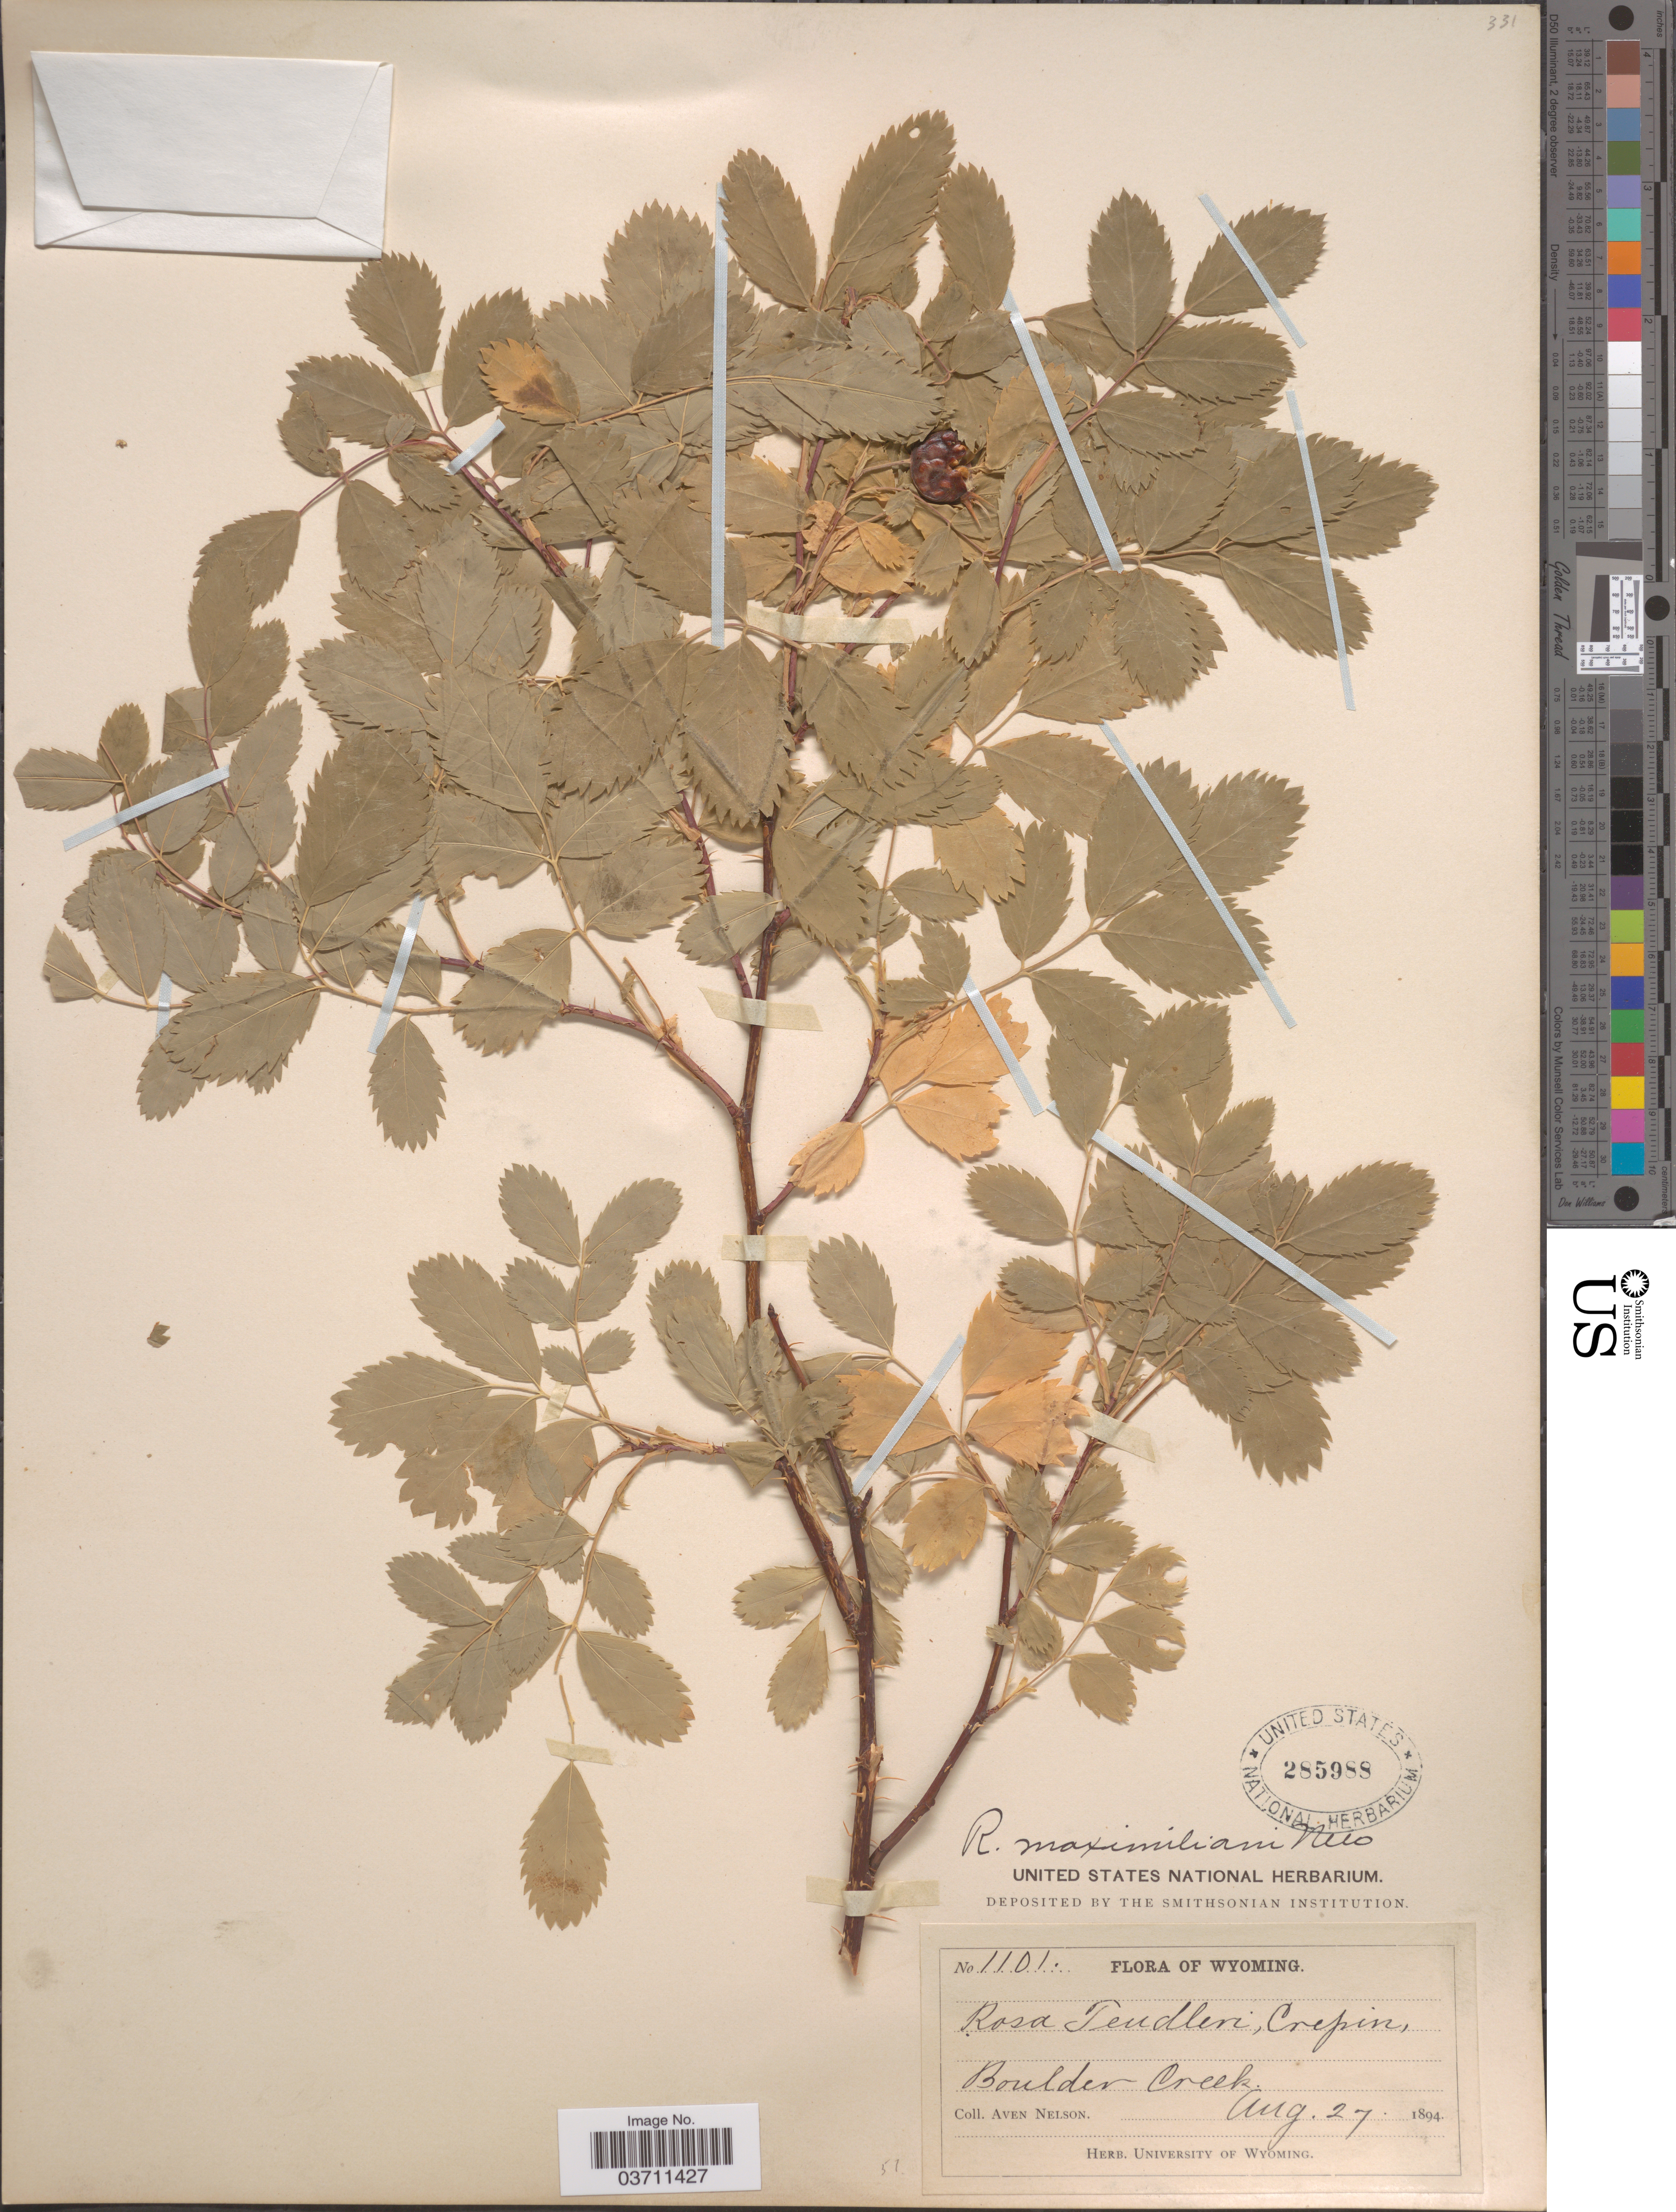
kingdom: Plantae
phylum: Tracheophyta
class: Magnoliopsida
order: Rosales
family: Rosaceae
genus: Rosa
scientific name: Rosa maximiliani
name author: Nees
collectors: A. Nelson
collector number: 1101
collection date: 1894-08-27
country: United States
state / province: Wyoming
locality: Boulder Creek.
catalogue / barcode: US 285988